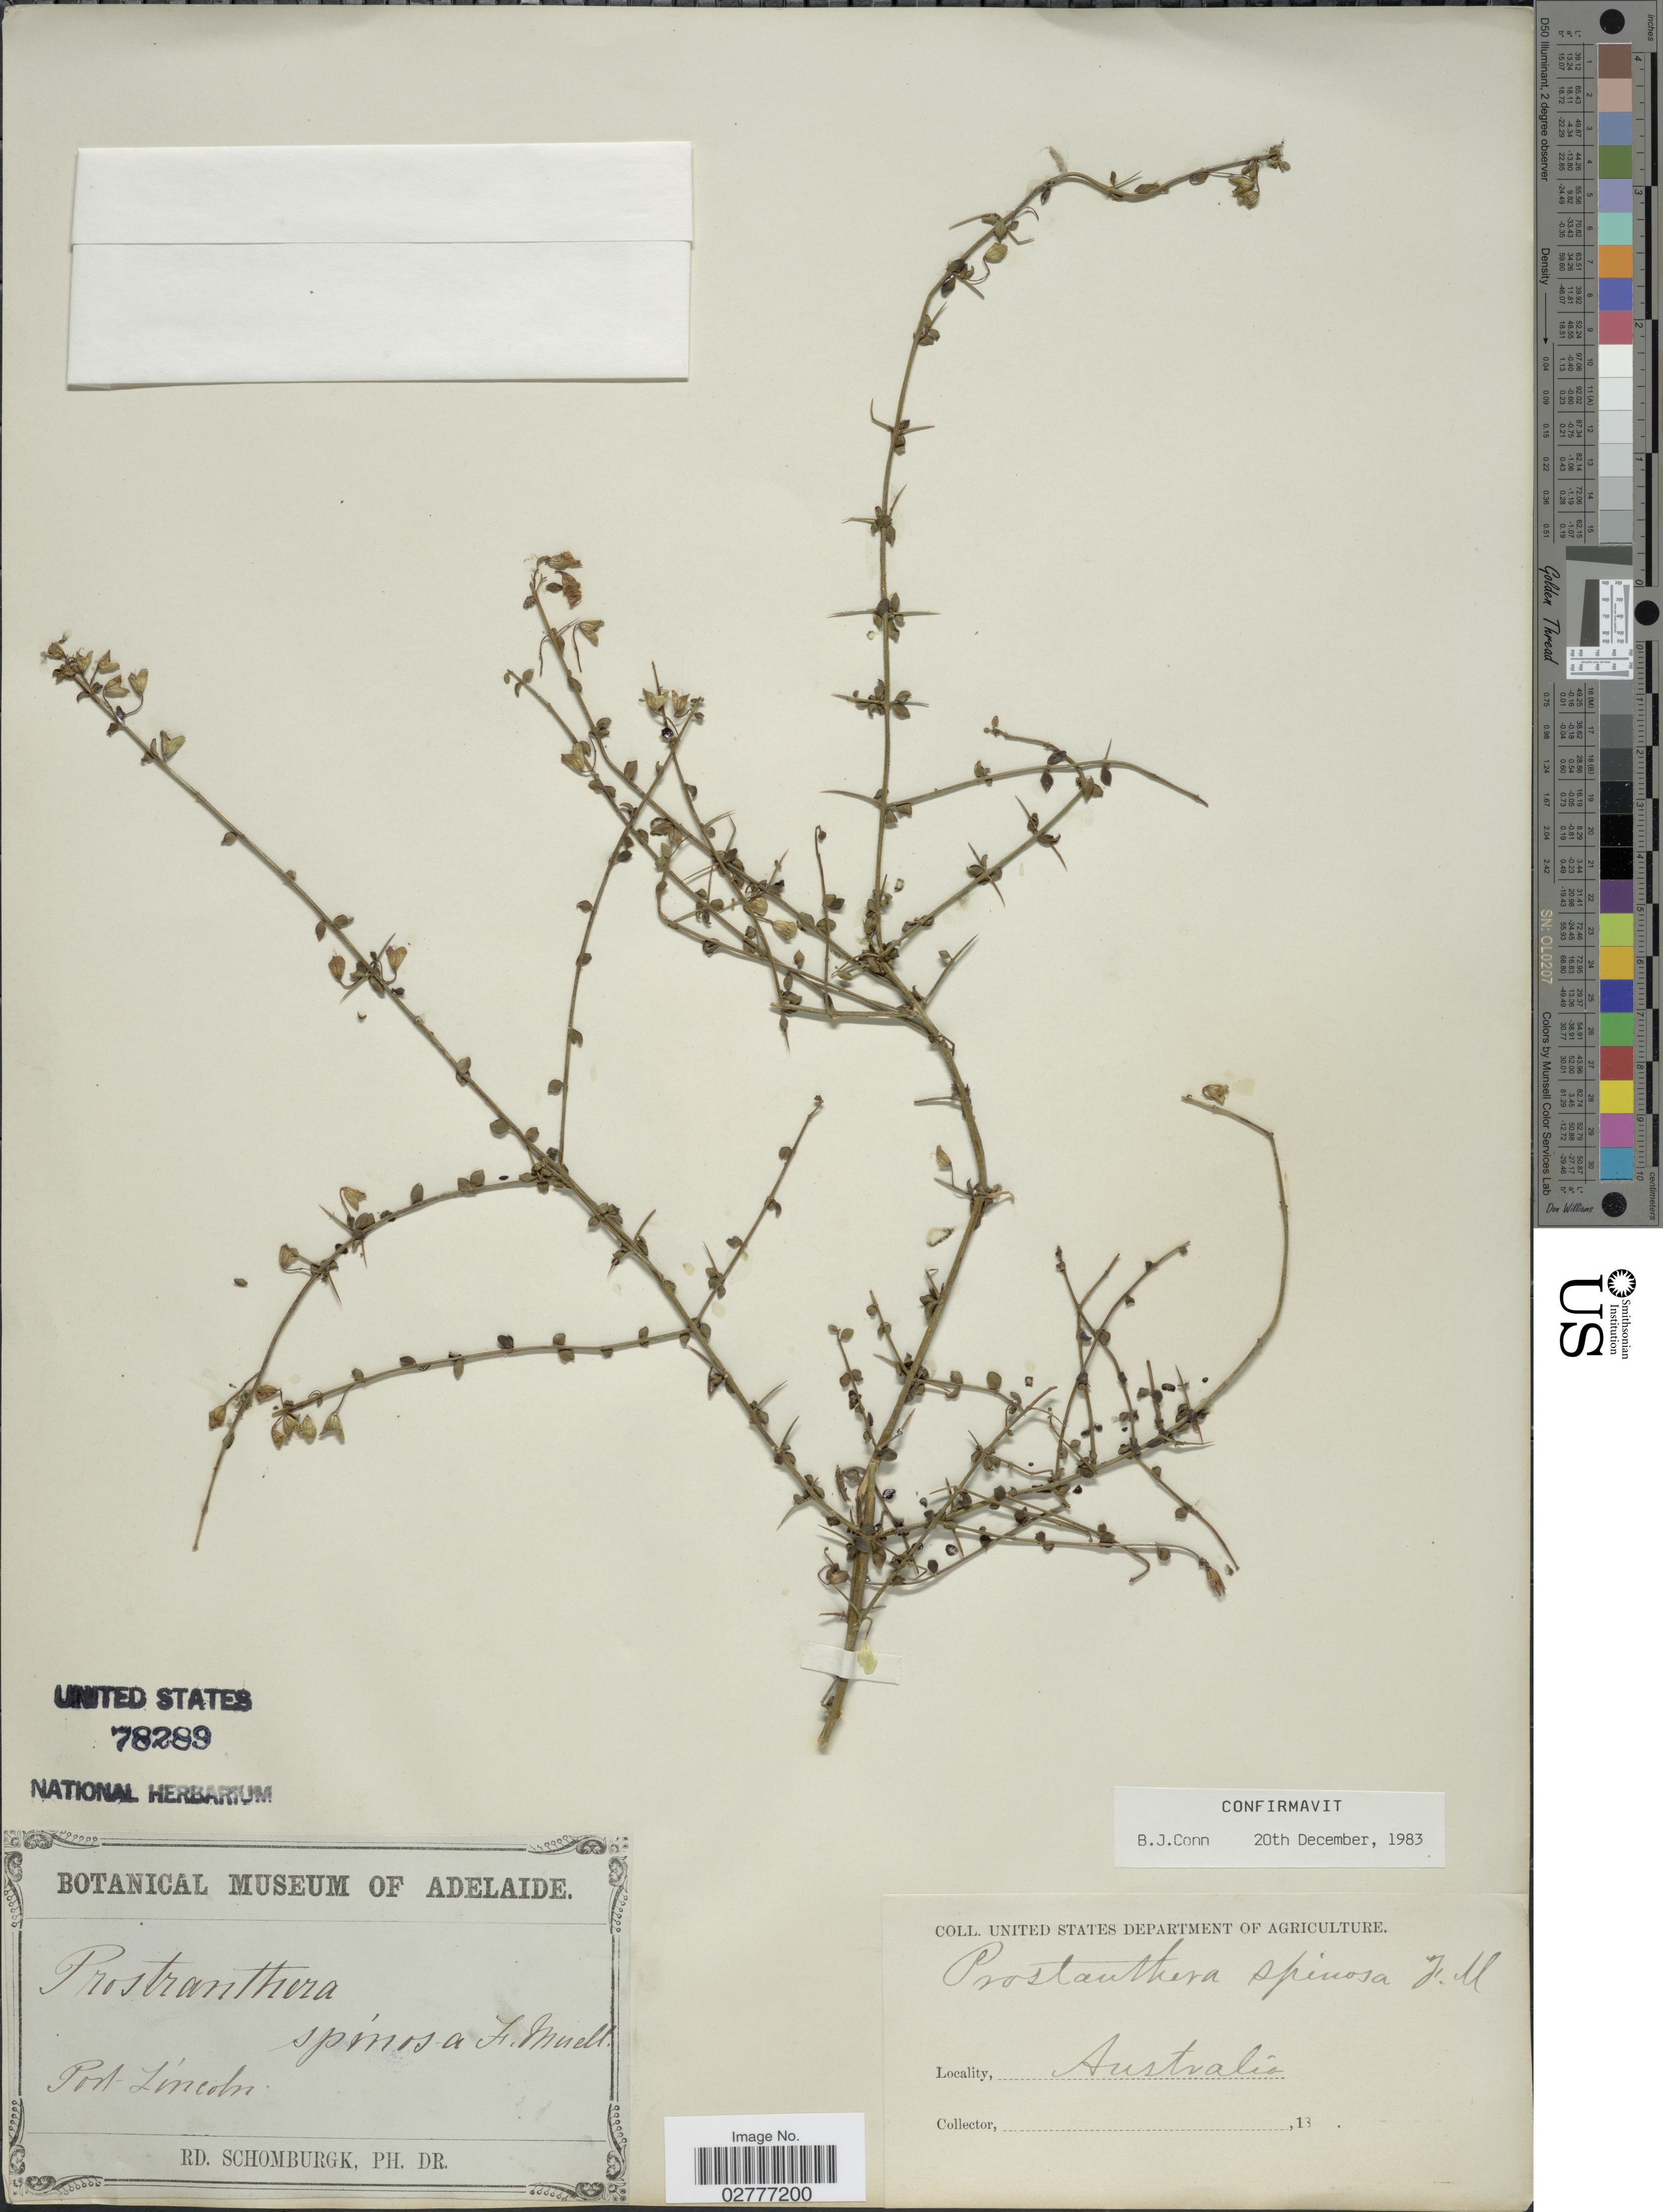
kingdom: Plantae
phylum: Tracheophyta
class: Magnoliopsida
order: Lamiales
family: Lamiaceae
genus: Prostanthera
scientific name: Prostanthera spinosa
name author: F. Muell.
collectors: M. R. Schomburgk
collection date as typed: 18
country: Australia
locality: Port Lincoln.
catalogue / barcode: US 78289